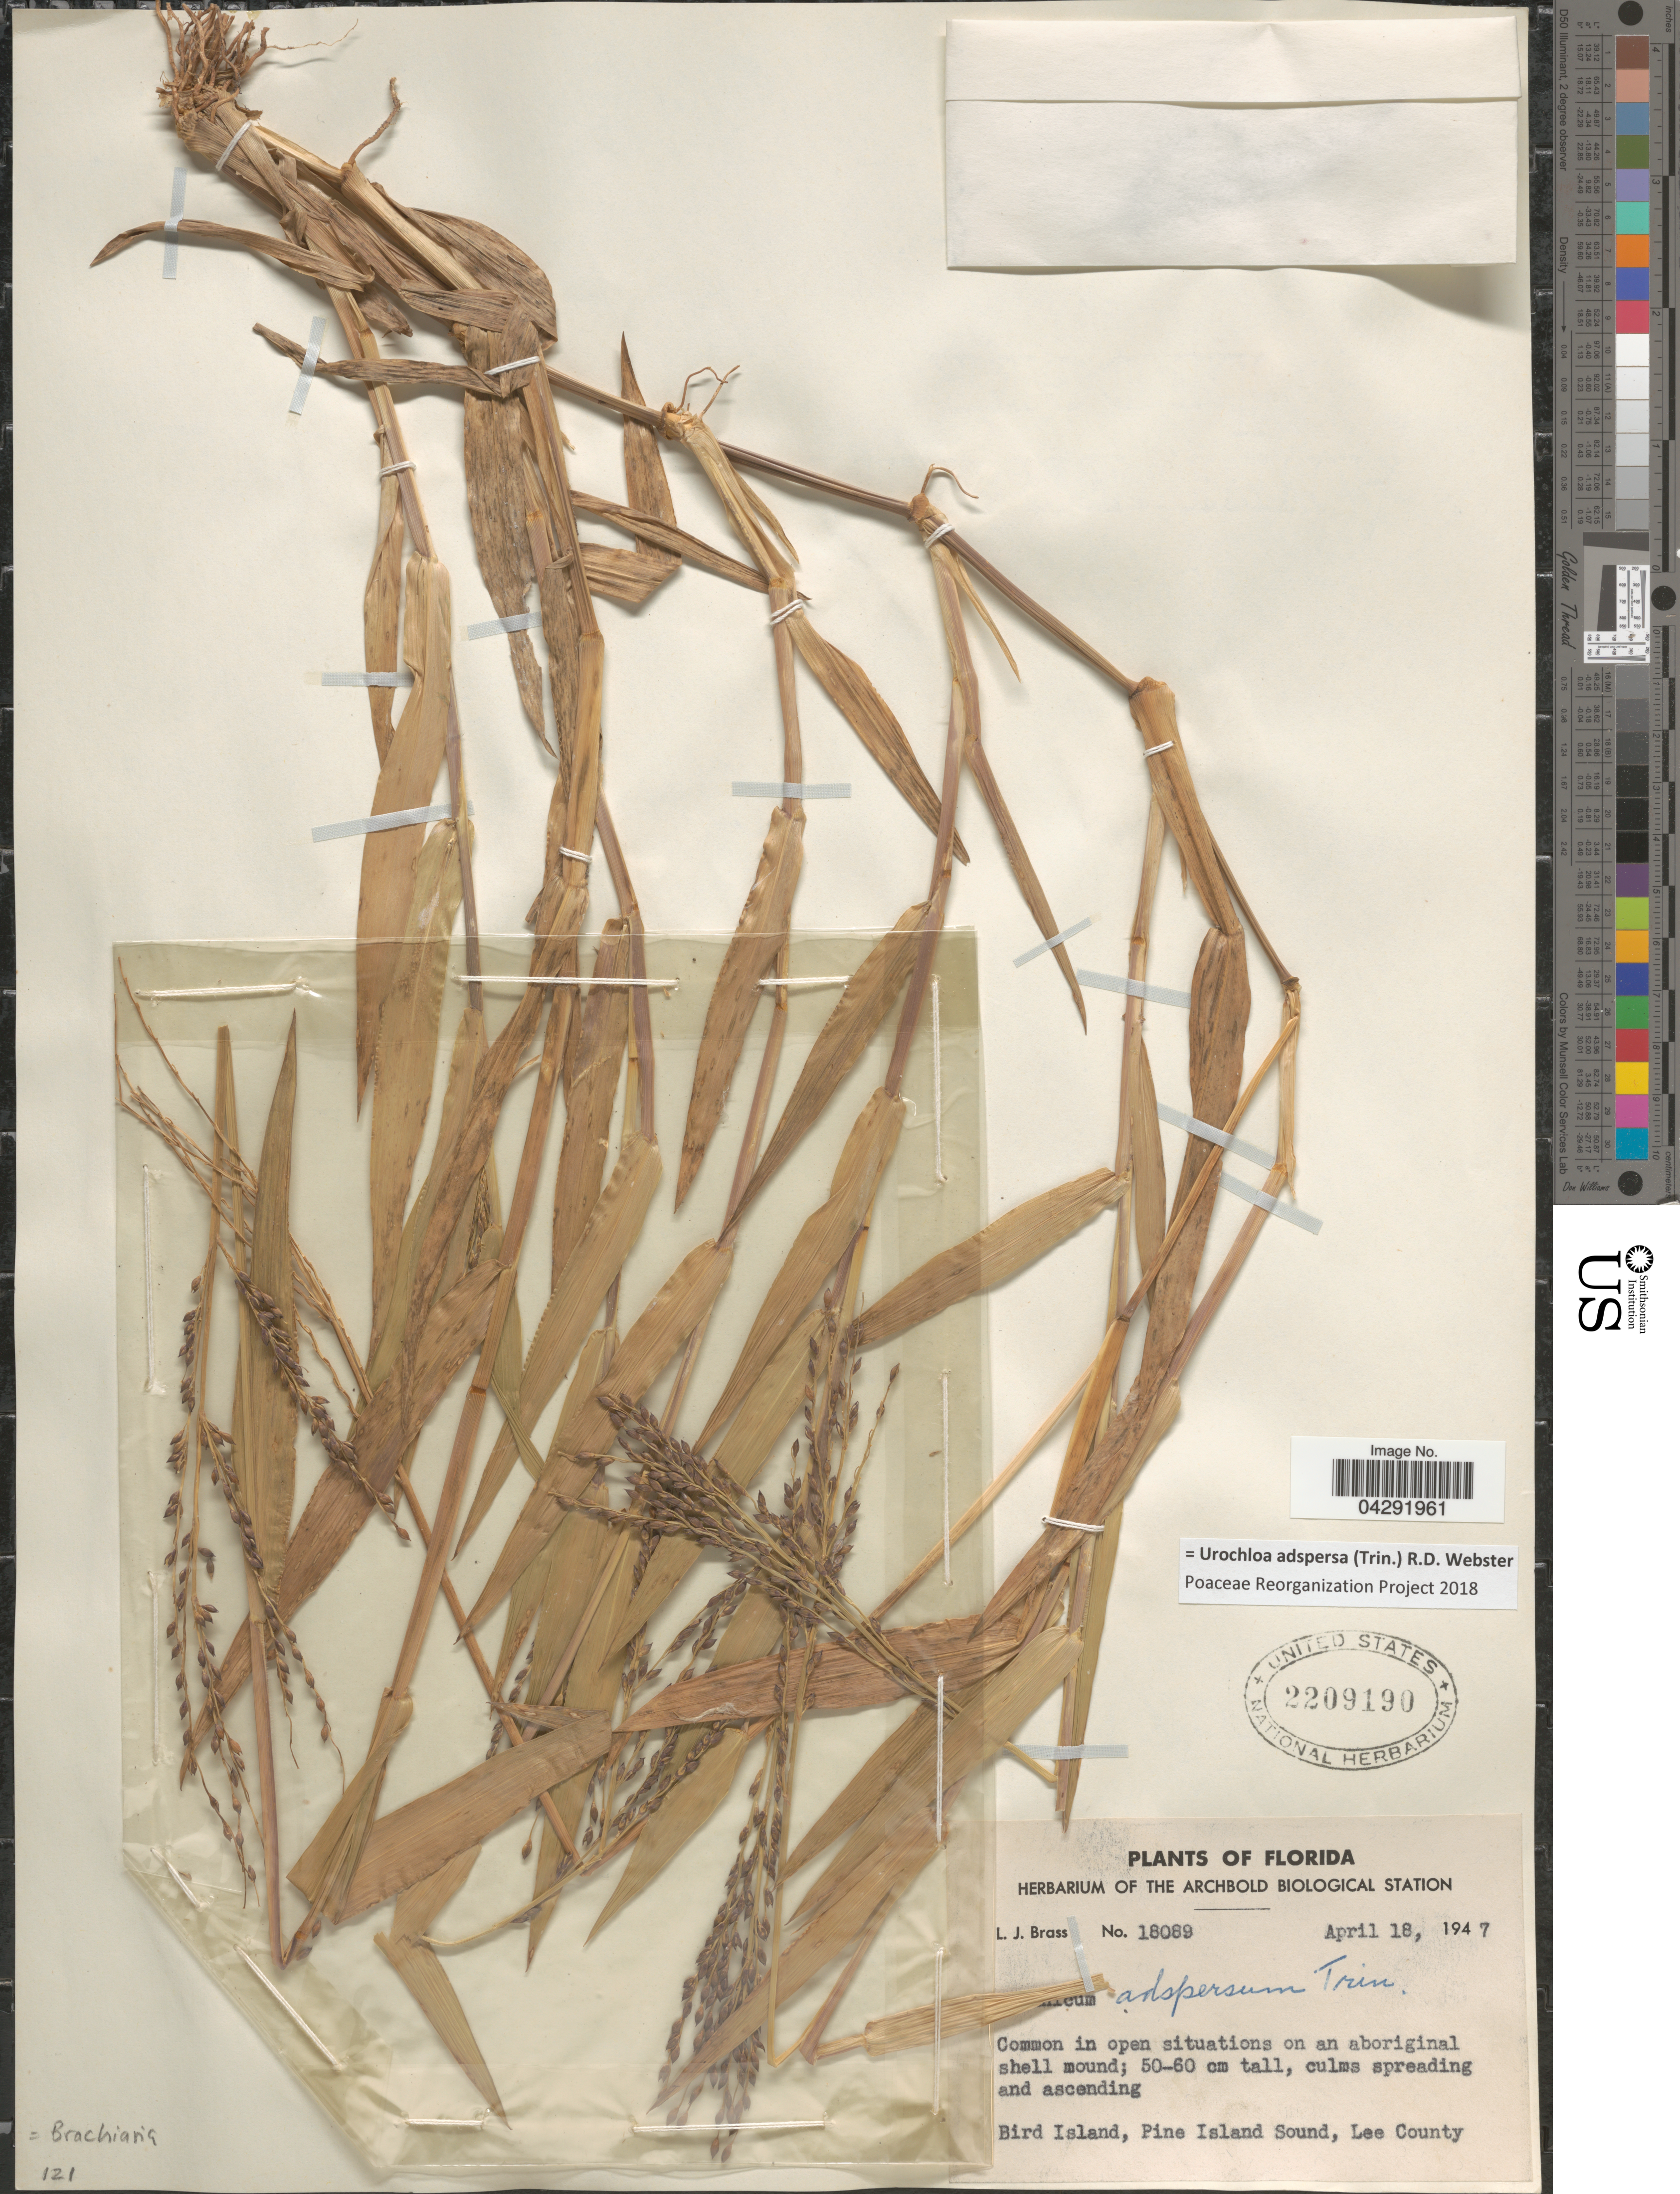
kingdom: Plantae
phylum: Tracheophyta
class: Liliopsida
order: Poales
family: Poaceae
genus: Urochloa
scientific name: Urochloa adspersa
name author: (Trin.) R.D. Webster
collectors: L. J. Brass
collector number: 18089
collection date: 1947-04-18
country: United States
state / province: Florida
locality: Bird Island, Pine Island Sound, Lee County.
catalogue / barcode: US 2209190